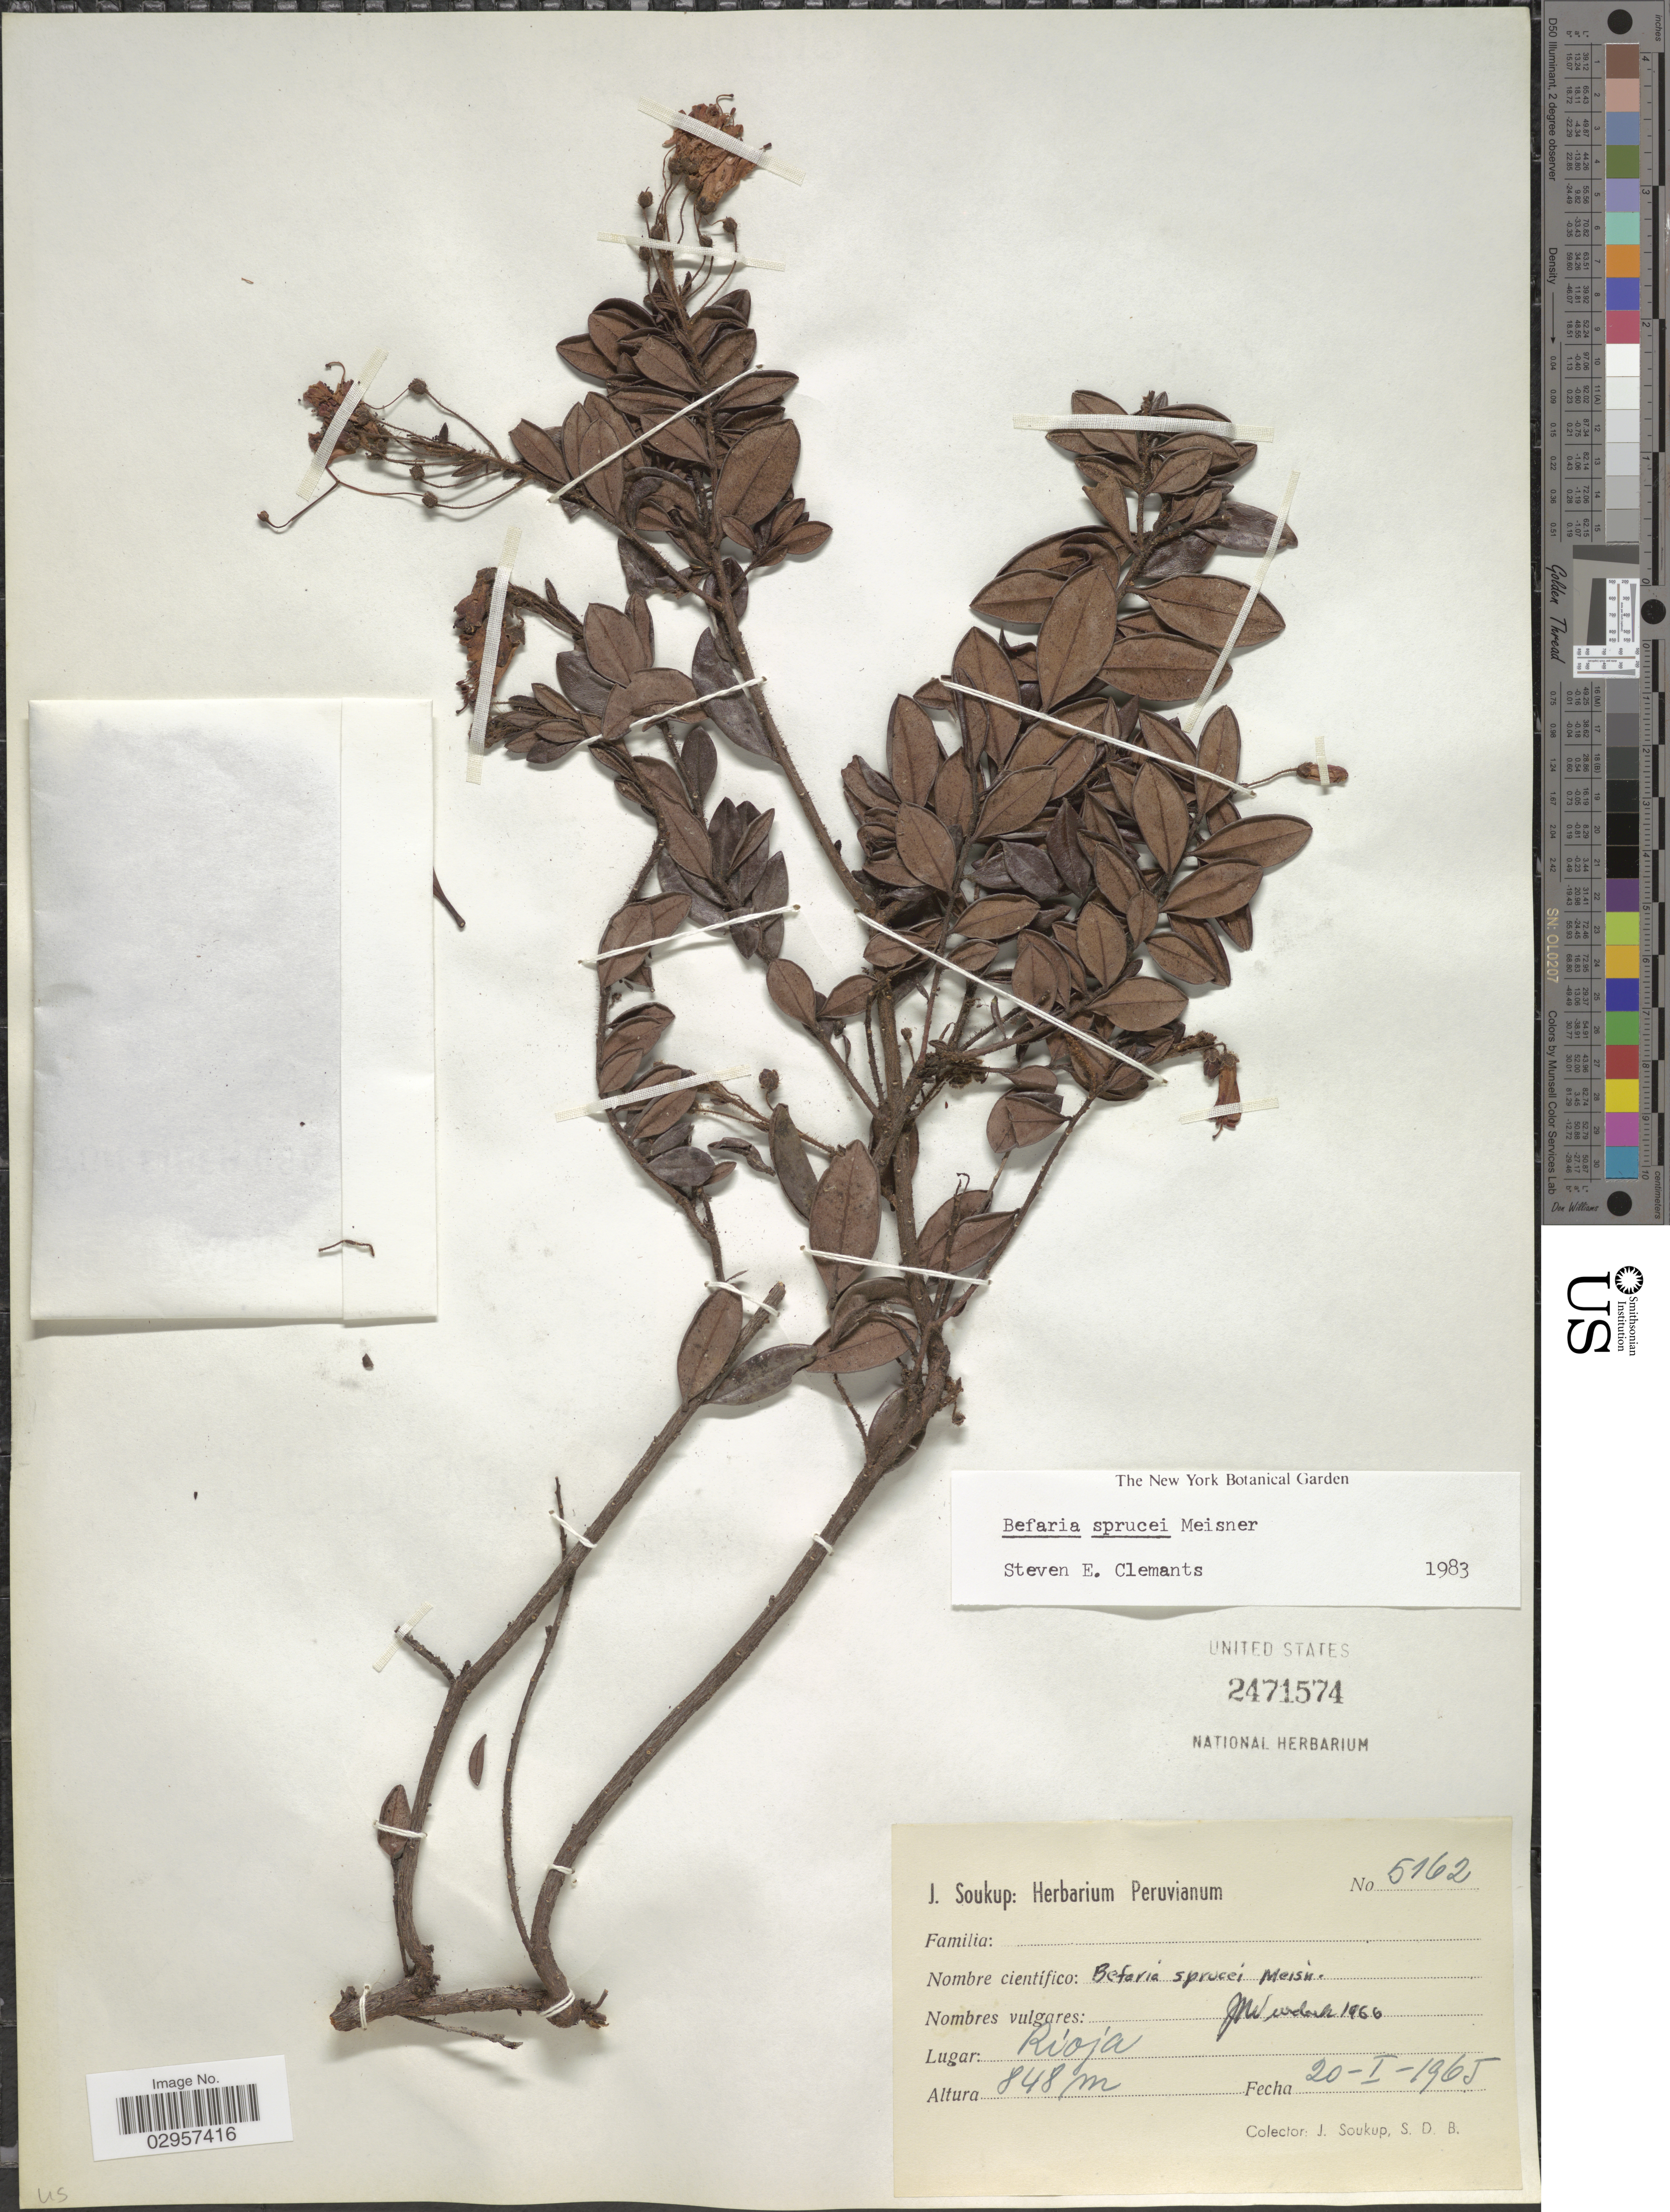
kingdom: Plantae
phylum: Tracheophyta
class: Magnoliopsida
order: Ericales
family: Ericaceae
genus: Befaria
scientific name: Befaria sprucei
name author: Meisn.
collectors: J. Soukup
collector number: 5162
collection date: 1965-01-20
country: Peru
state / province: San Martín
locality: Rioja.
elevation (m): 848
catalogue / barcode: US 2471574